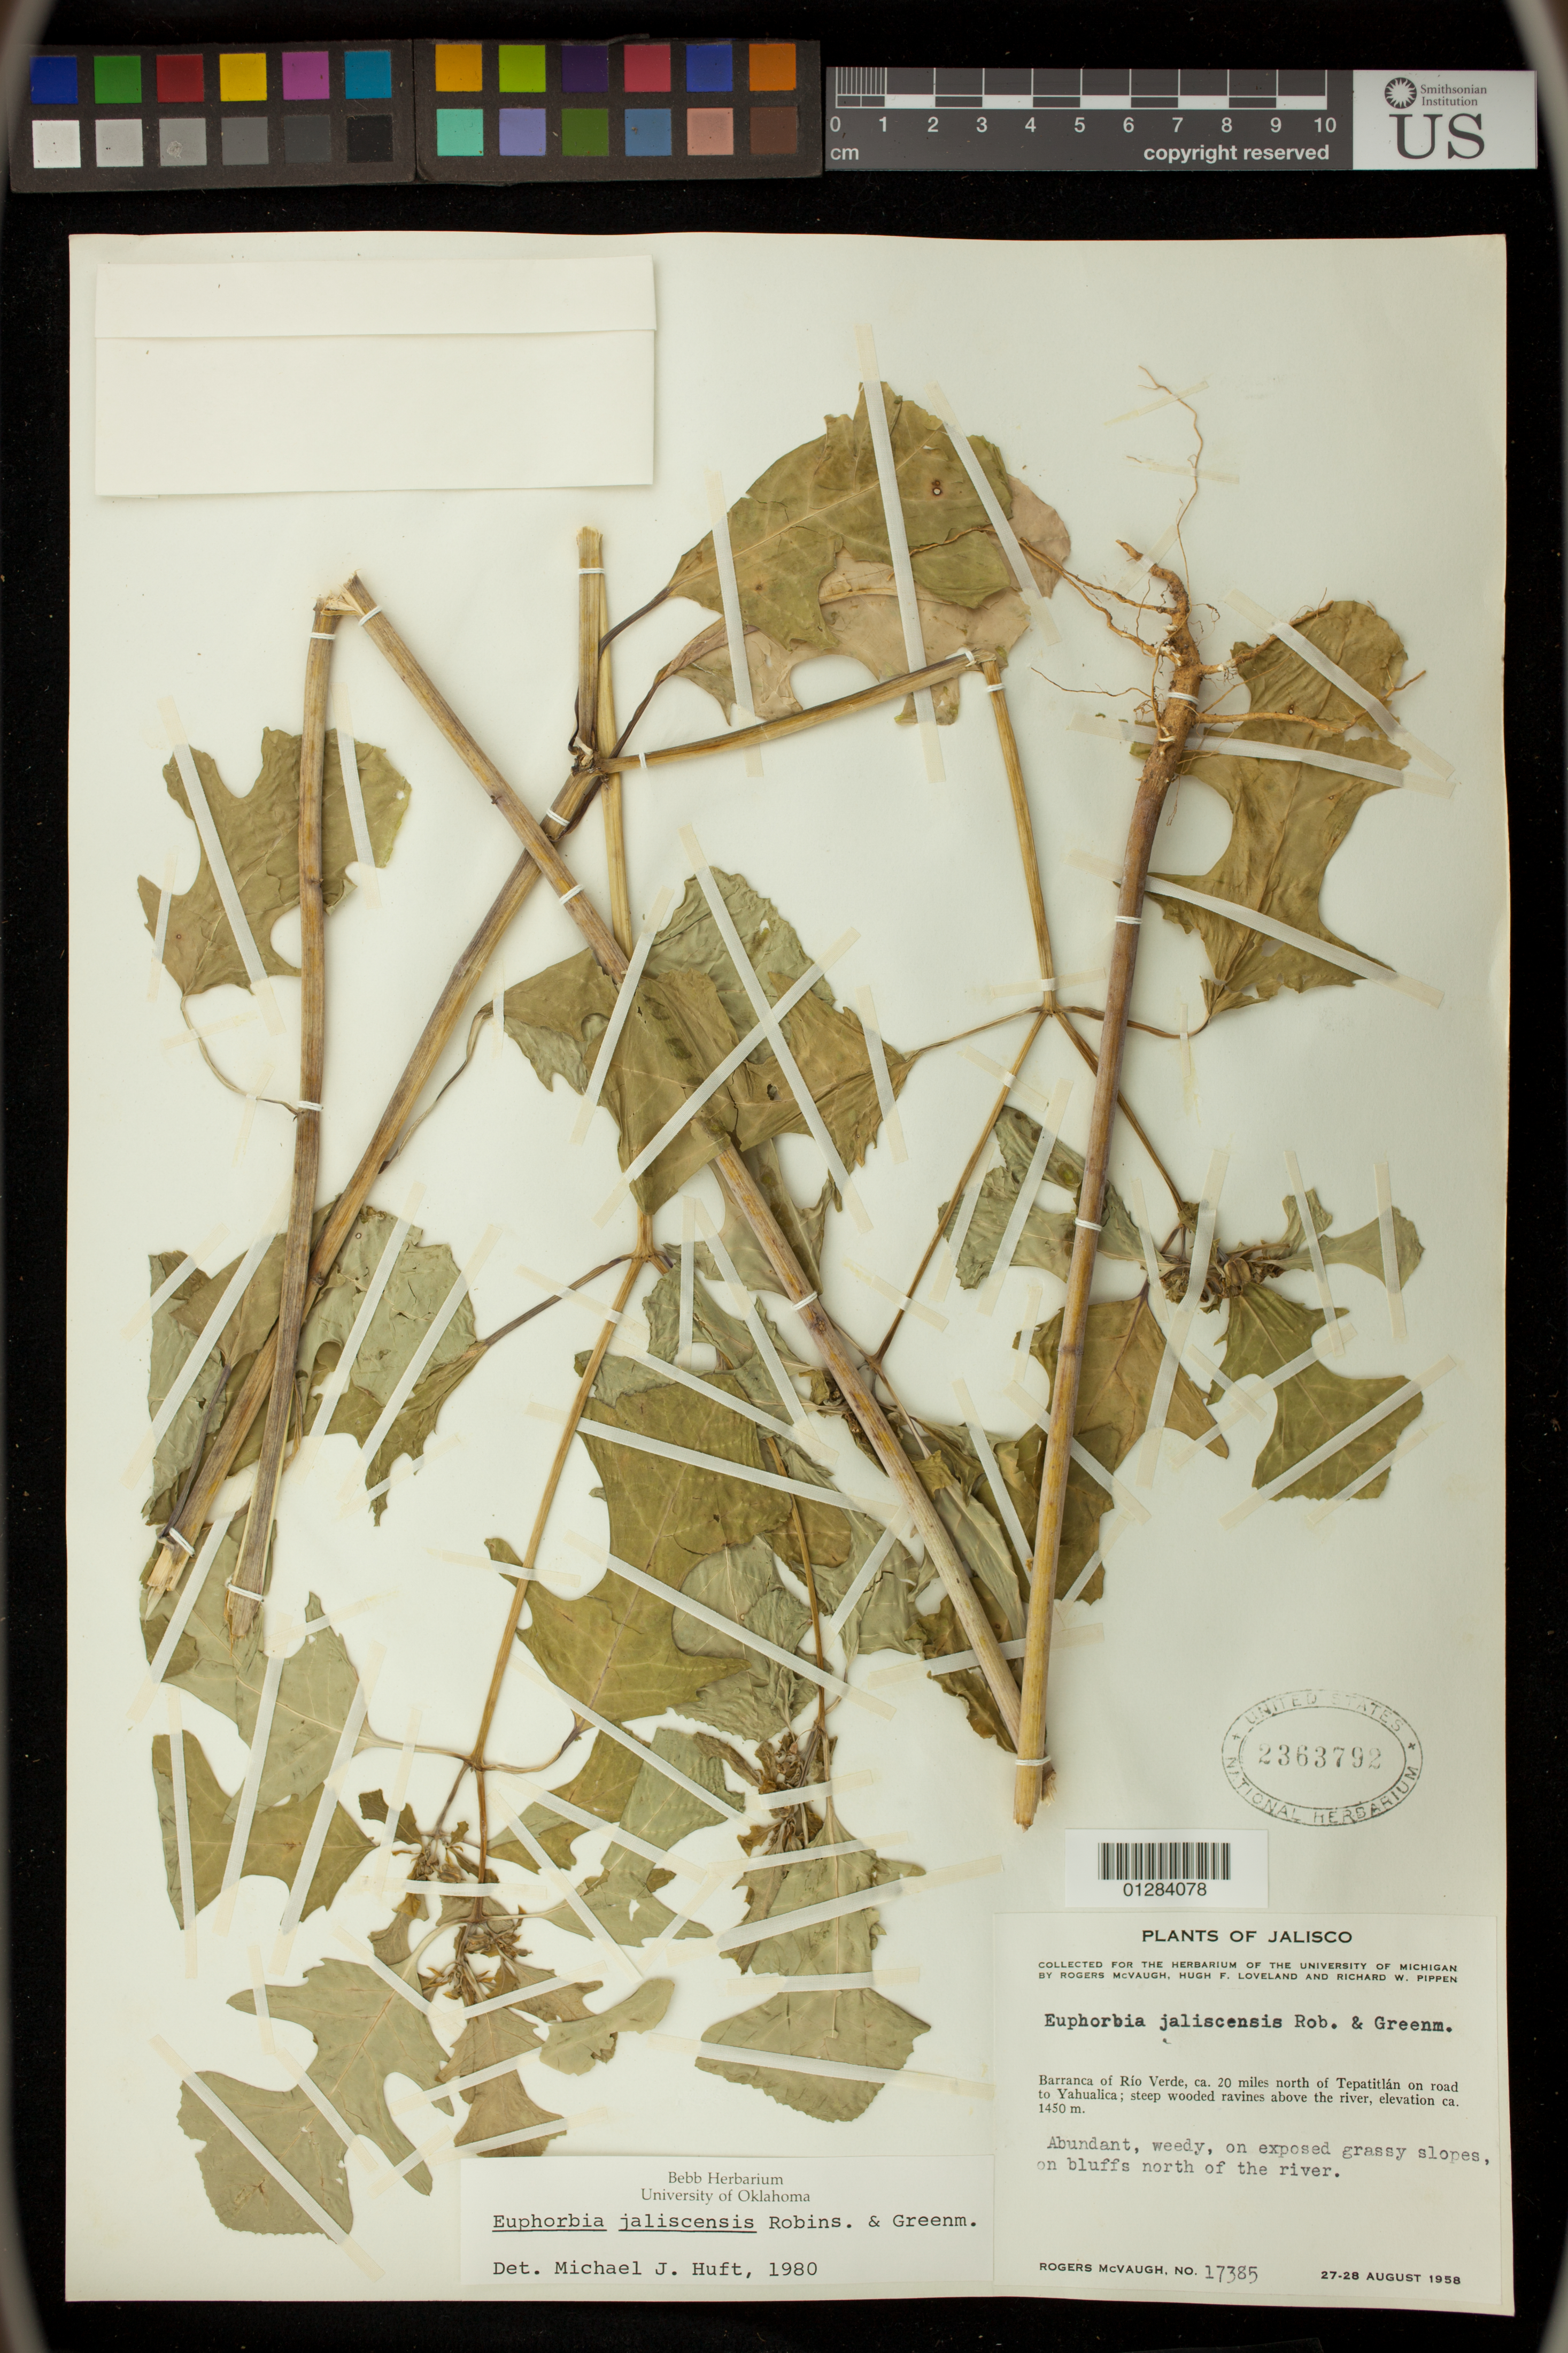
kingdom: Plantae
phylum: Tracheophyta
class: Magnoliopsida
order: Malpighiales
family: Euphorbiaceae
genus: Euphorbia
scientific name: Euphorbia jaliscensis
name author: B.L. Rob. & Greenm.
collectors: R. McVaugh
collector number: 17385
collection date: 1958-08-27/1958-08-28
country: Mexico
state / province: Jalisco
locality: Barranca of Rio Verde, ca. 20 miles north of Tepatitlan on road to Yahualica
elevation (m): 1450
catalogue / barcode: US 2363792